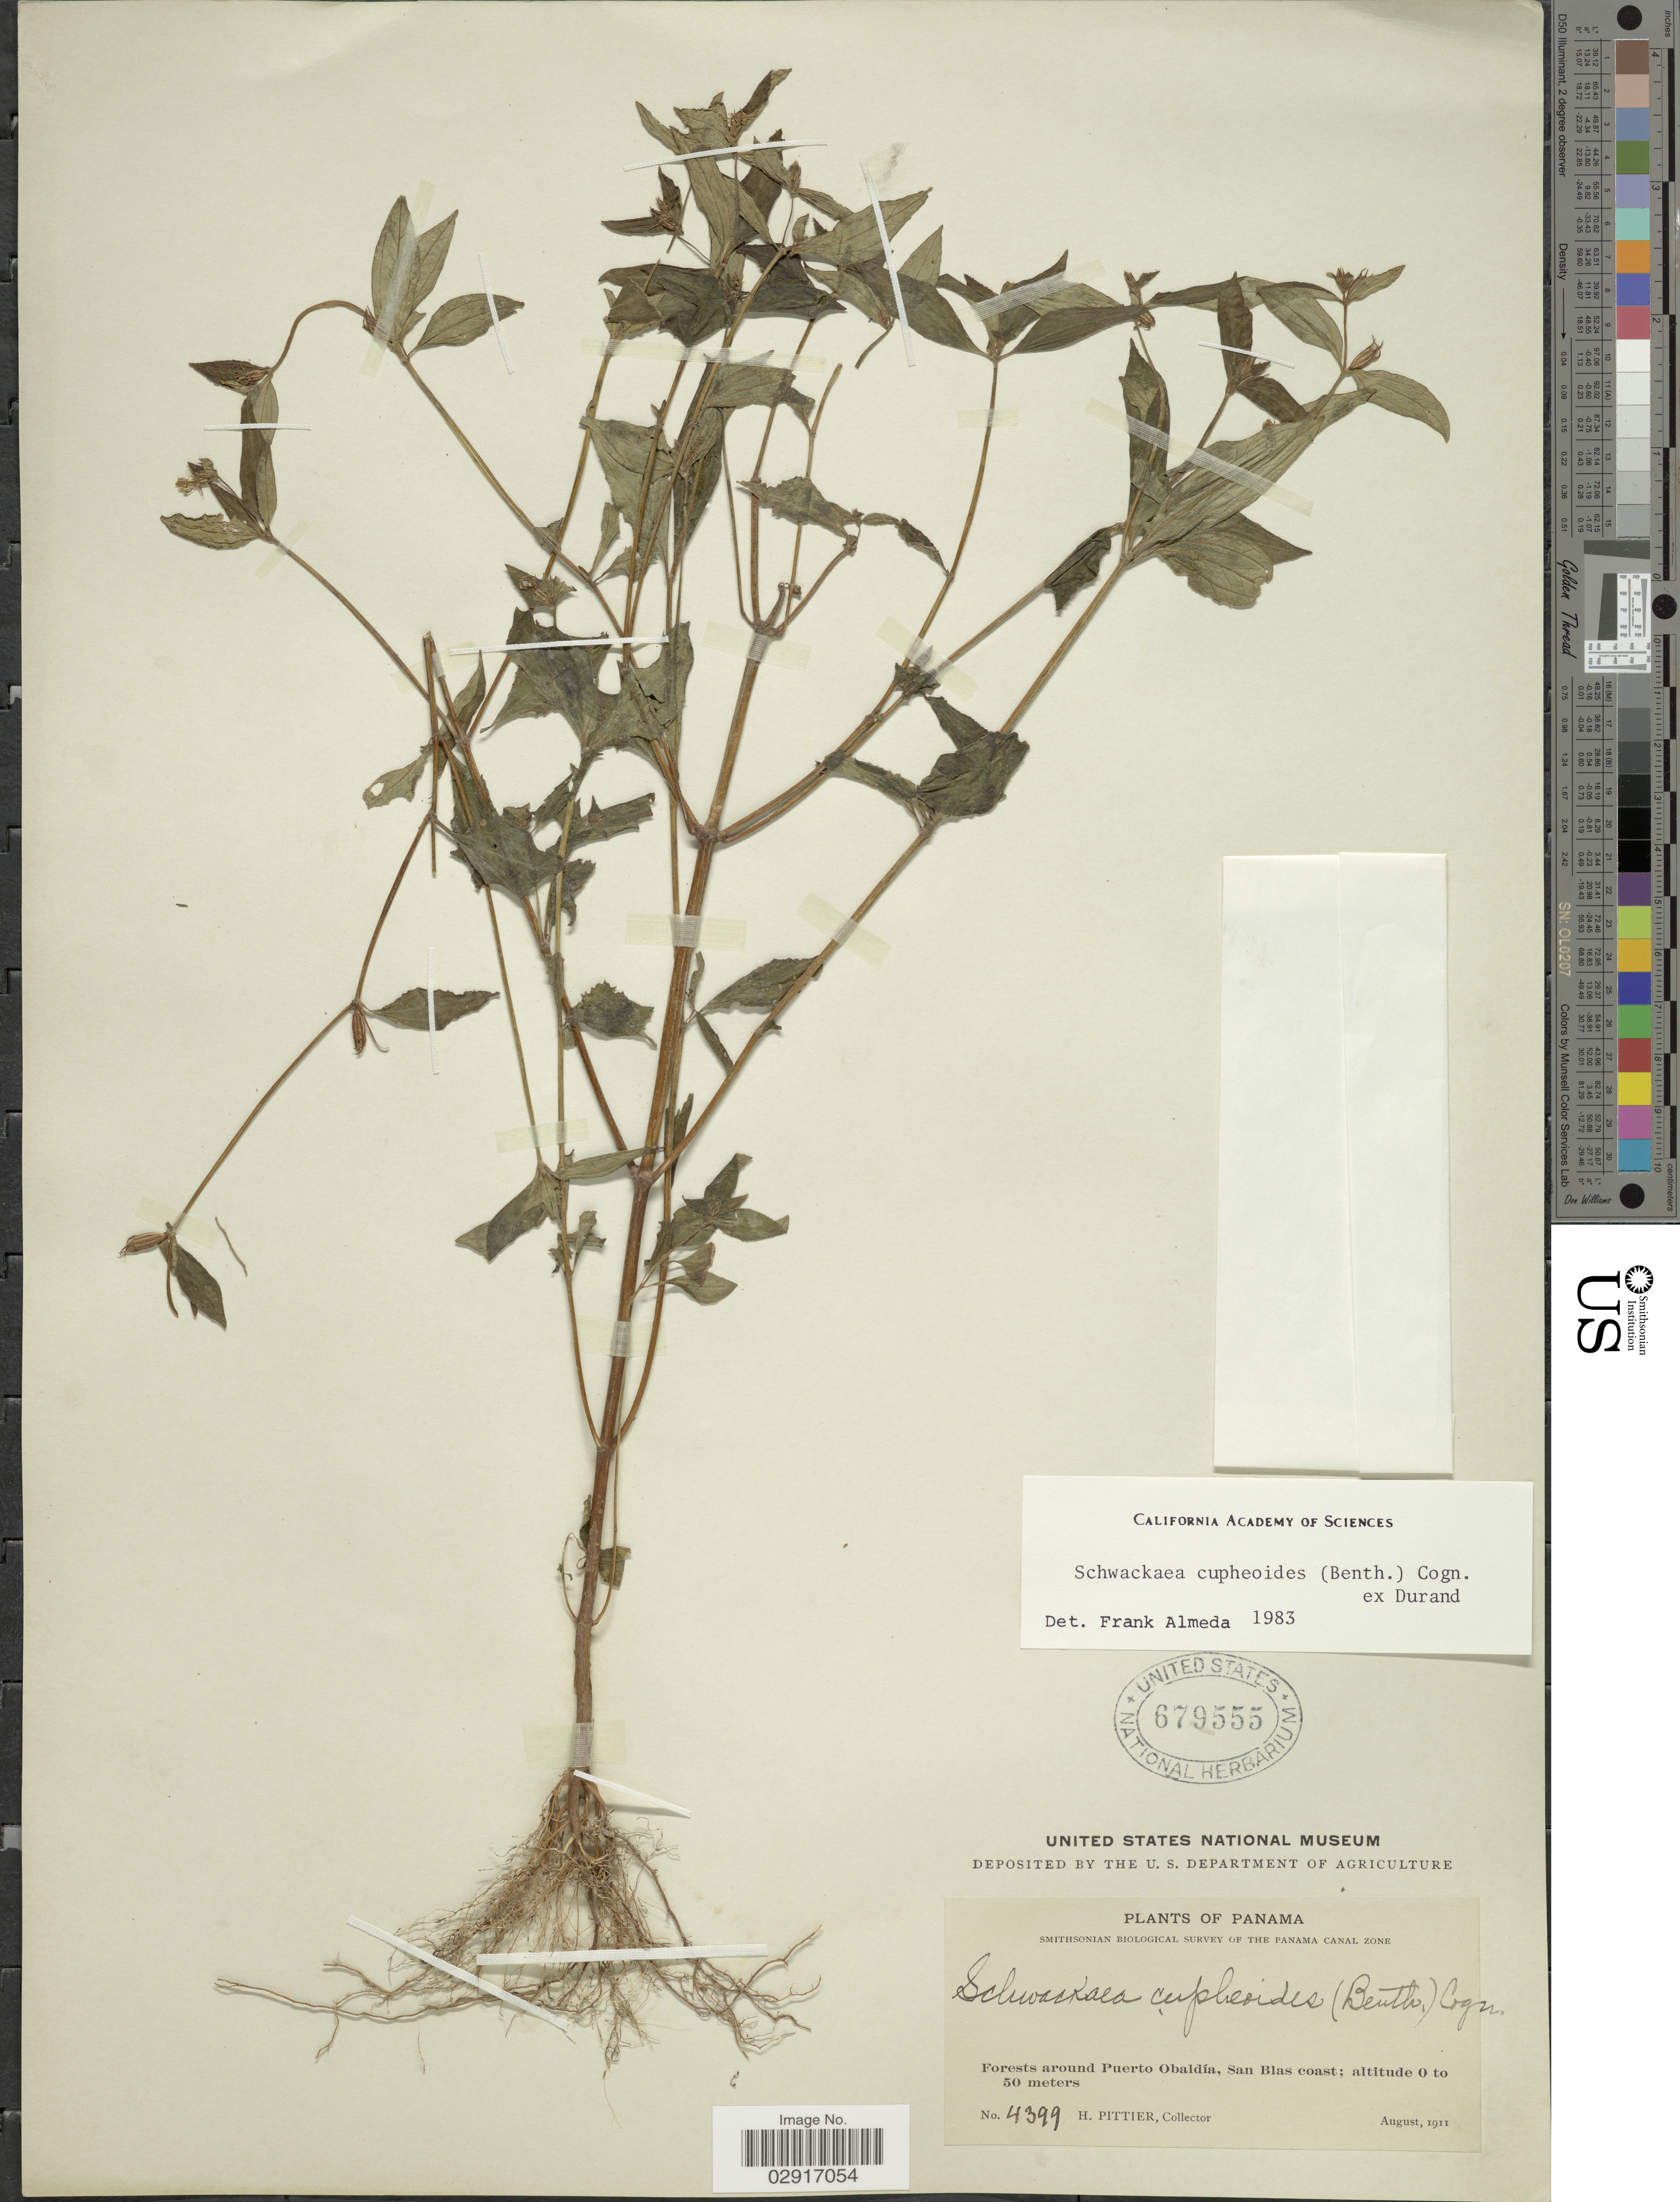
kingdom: Plantae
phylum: Tracheophyta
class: Magnoliopsida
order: Myrtales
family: Melastomataceae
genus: Schwackaea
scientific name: Schwackaea cupheoides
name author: (Benth.) Cogn.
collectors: H. F. Pittier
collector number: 4399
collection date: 1911-08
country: Panama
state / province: Kuna Yala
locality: Forests around Puerto Obaldía, San Blas coast.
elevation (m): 0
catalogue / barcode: US 679555